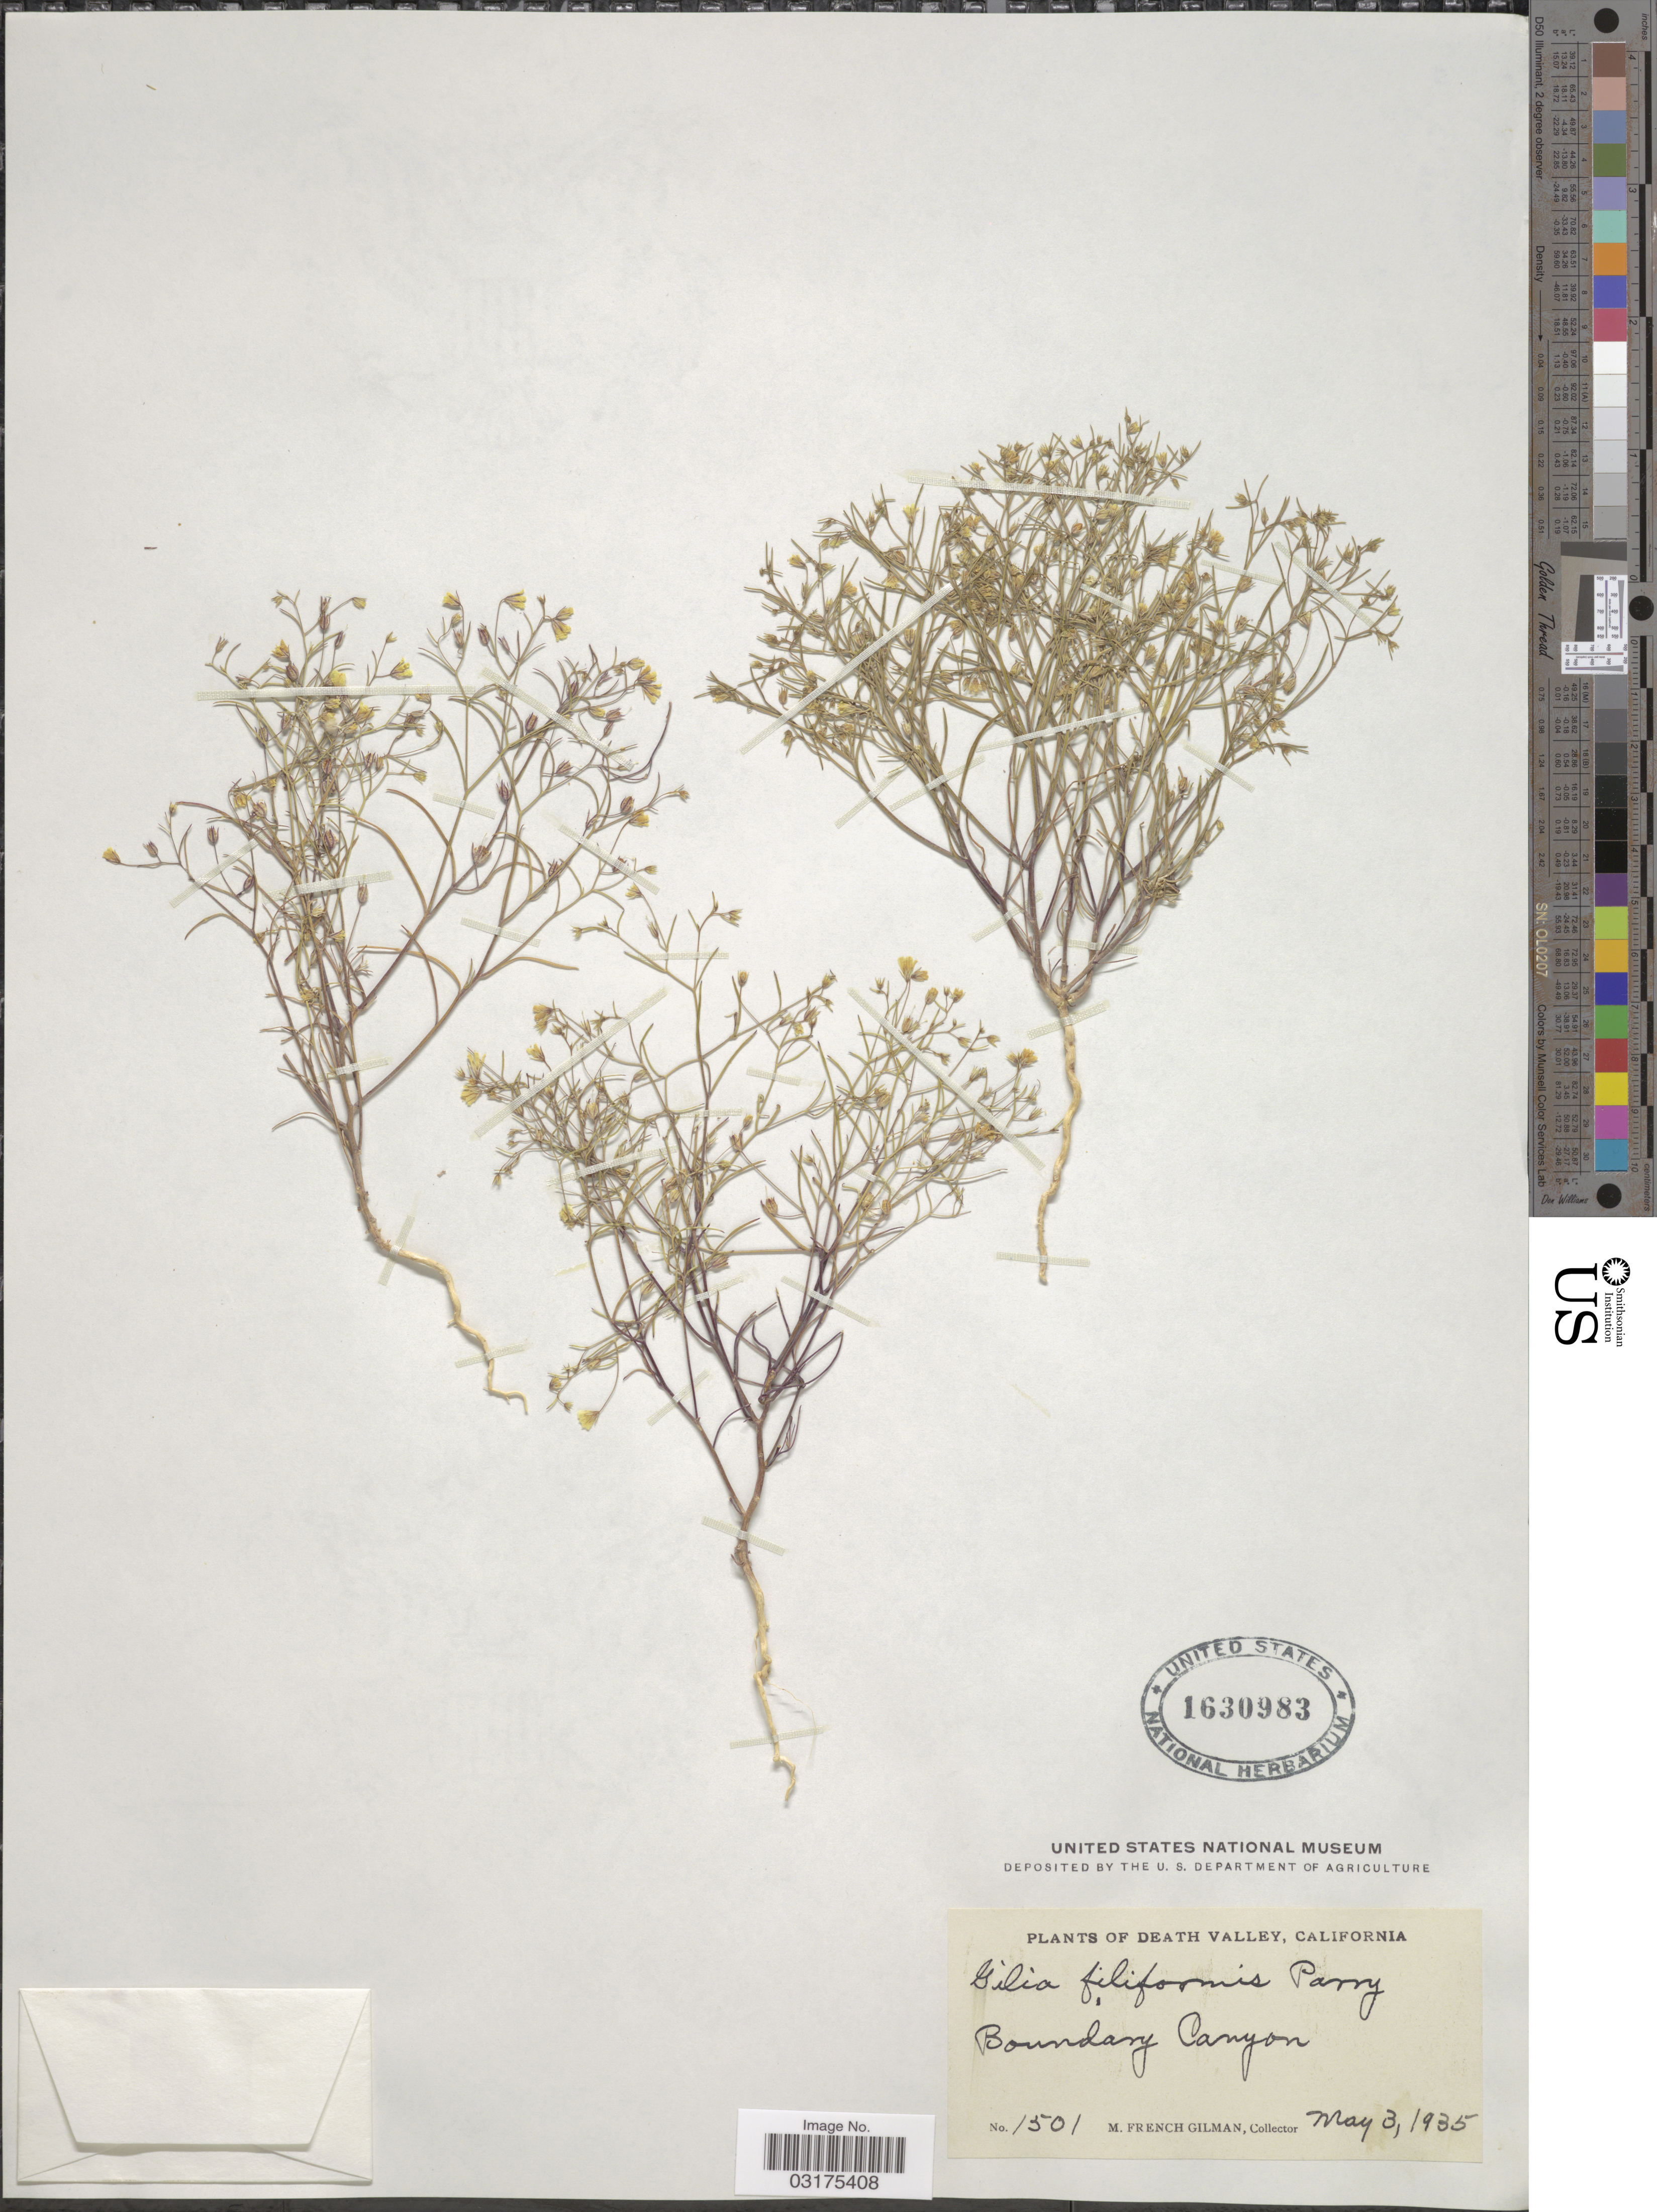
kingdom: Plantae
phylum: Tracheophyta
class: Magnoliopsida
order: Ericales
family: Polemoniaceae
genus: Linanthus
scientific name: Linanthus filiformis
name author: (Parry ex A. Gray) J.M. Porter & L.A. Johnson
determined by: Strong, Mark T., (BOT), Smithsonian Institution - National Museum of Natural History (UNITED STATES)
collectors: M. F. Gilman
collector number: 1501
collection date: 1935-05-03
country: United States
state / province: California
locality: Death Valley, Boundary Canyon.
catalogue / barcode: US 1630983